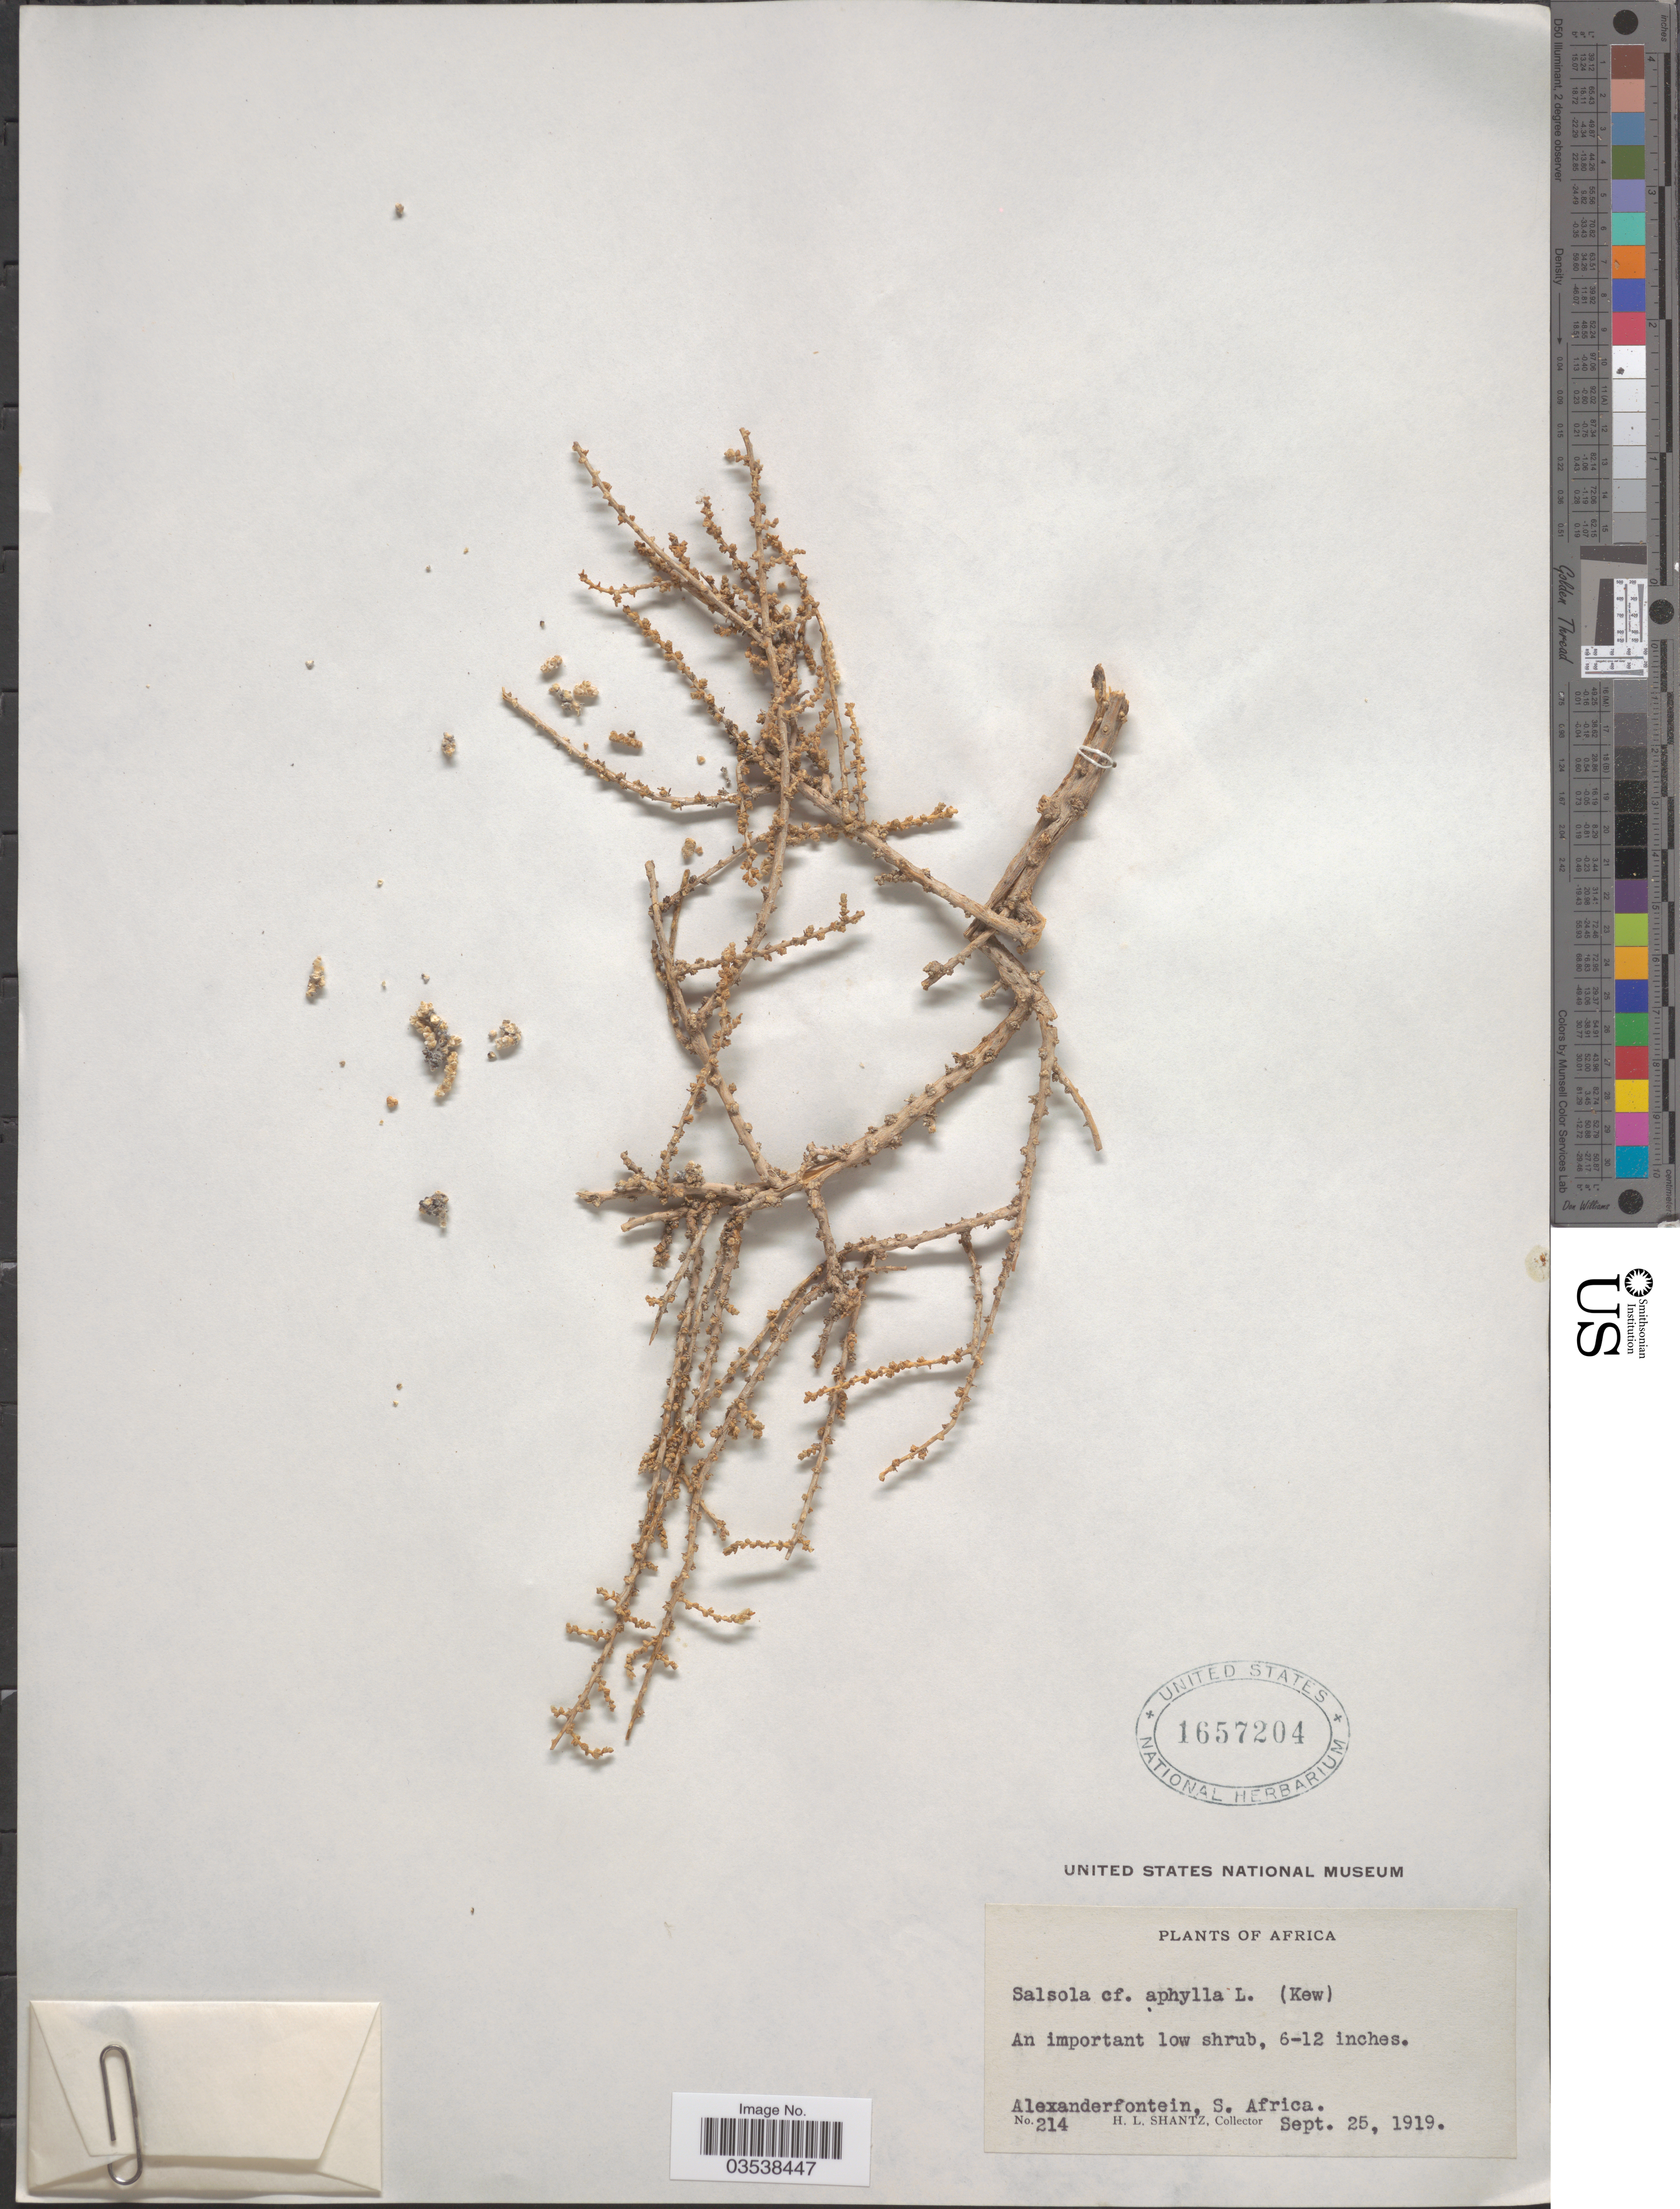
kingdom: Plantae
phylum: Tracheophyta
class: Magnoliopsida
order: Caryophyllales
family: Amaranthaceae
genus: Caroxylon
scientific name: Caroxylon aphyllum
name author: (L. f.) Tzvelev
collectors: H. Shantz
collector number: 214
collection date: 1919-09-25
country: South Africa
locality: Africa. Alexanderfontein, S. Africa.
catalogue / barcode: US 1657204